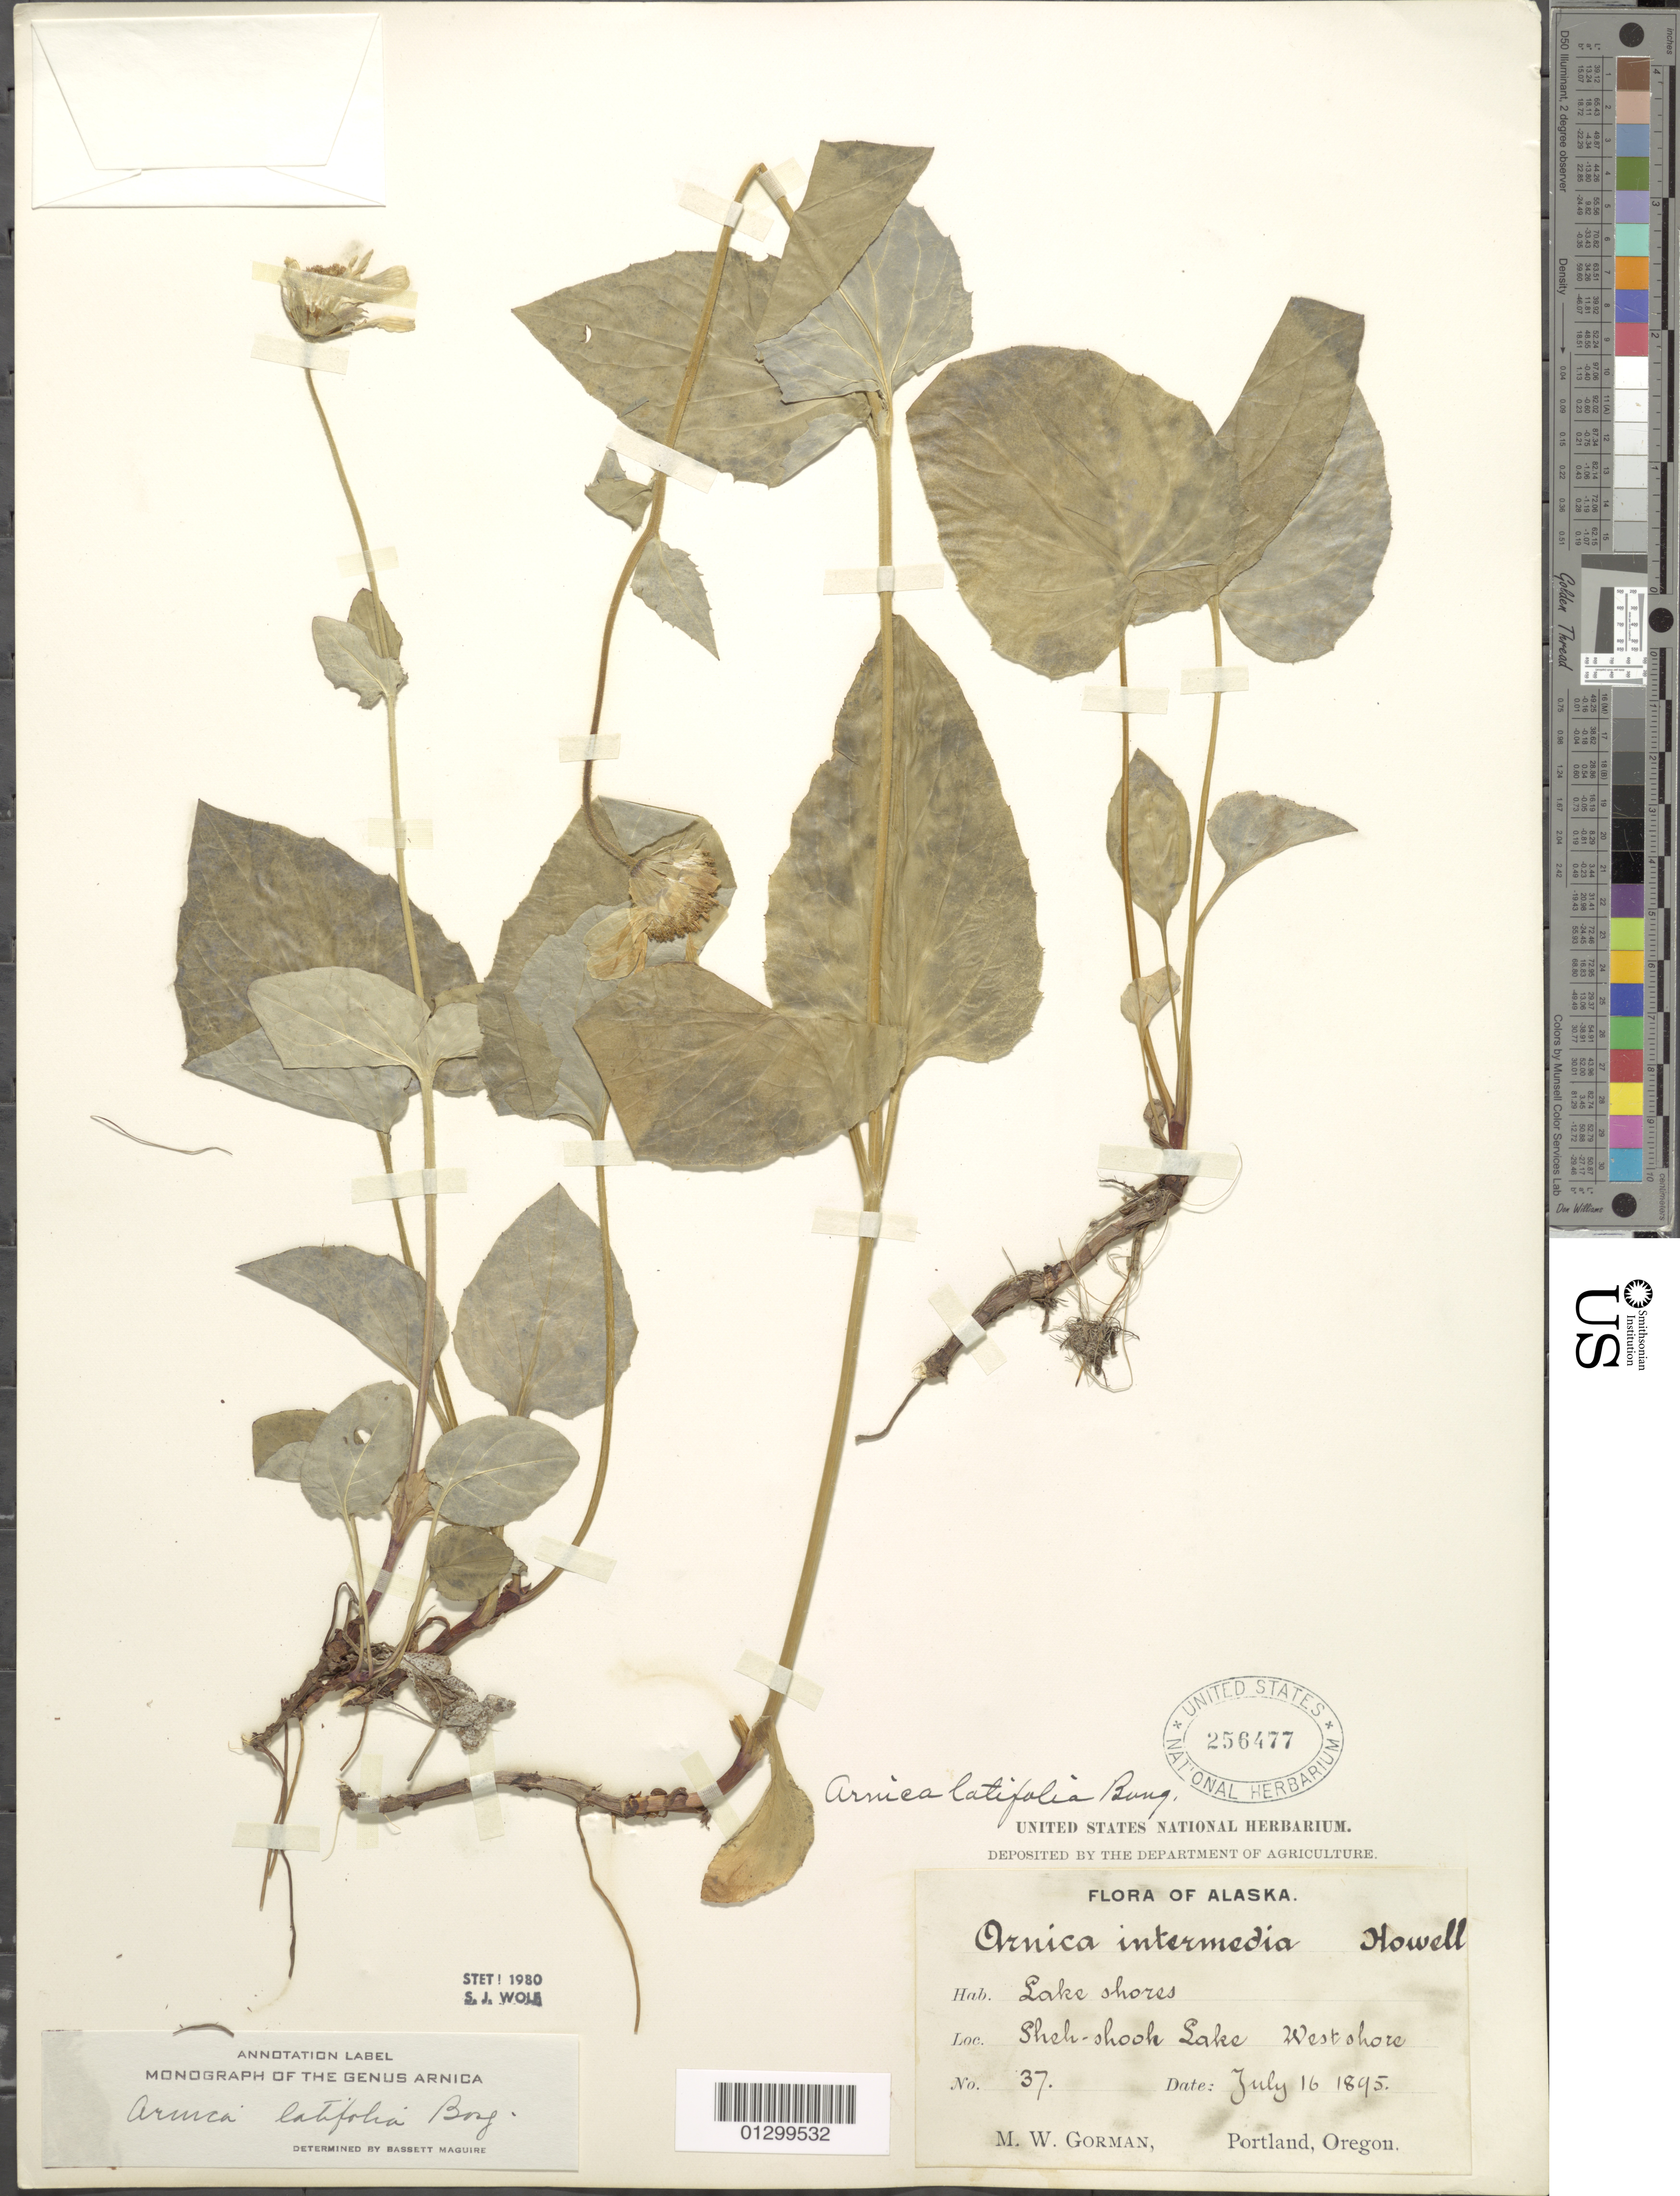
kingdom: Plantae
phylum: Tracheophyta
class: Magnoliopsida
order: Asterales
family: Asteraceae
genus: Arnica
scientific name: Arnica latifolia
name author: Bong.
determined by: Wolf, S. J.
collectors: M. W. Gorman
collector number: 37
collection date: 1895-07-16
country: United States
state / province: Alaska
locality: Sheh-shooh Lake Westshore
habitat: Lake shores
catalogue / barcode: US 256477